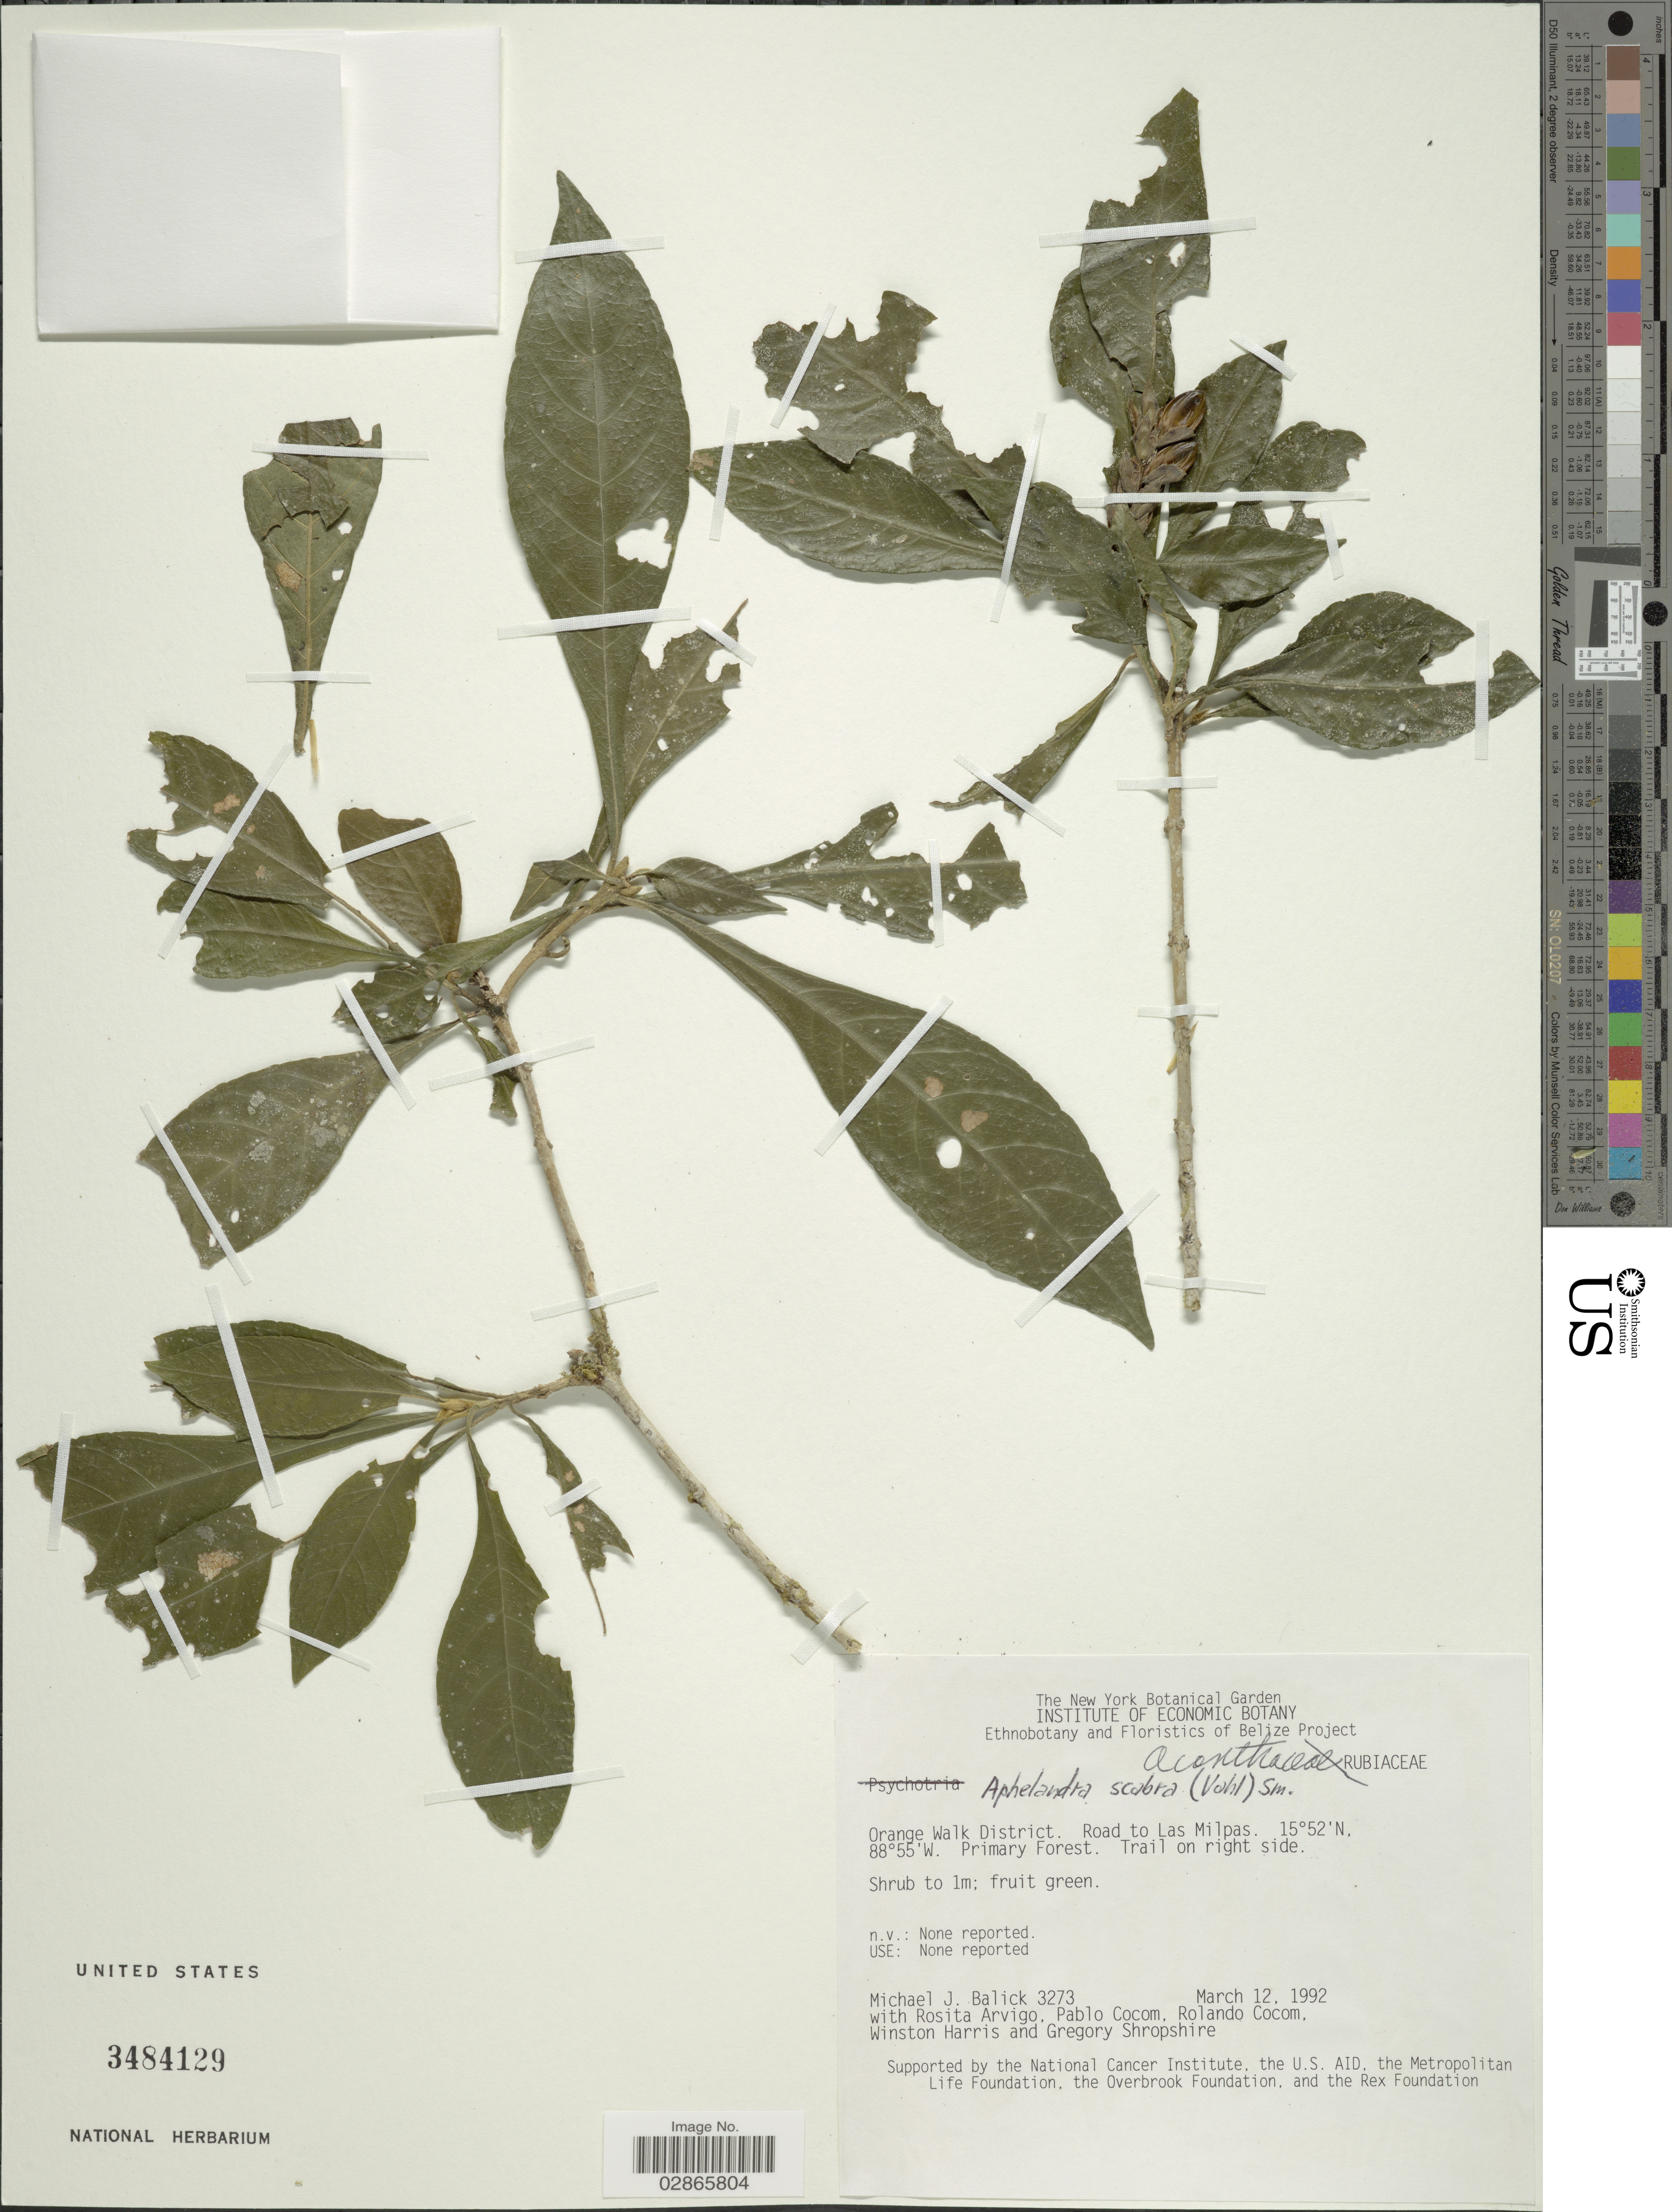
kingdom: Plantae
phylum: Tracheophyta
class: Magnoliopsida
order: Lamiales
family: Acanthaceae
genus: Aphelandra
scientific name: Aphelandra deppeana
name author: Schltdl. & Cham.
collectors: M. J. Balick, R. Arvigo, P. Cocom, R. Cocom & et al.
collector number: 3273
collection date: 1992-03-12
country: Belize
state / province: Orange Walk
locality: Orange Walk District. Road to Las Milpas.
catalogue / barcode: US 3484129